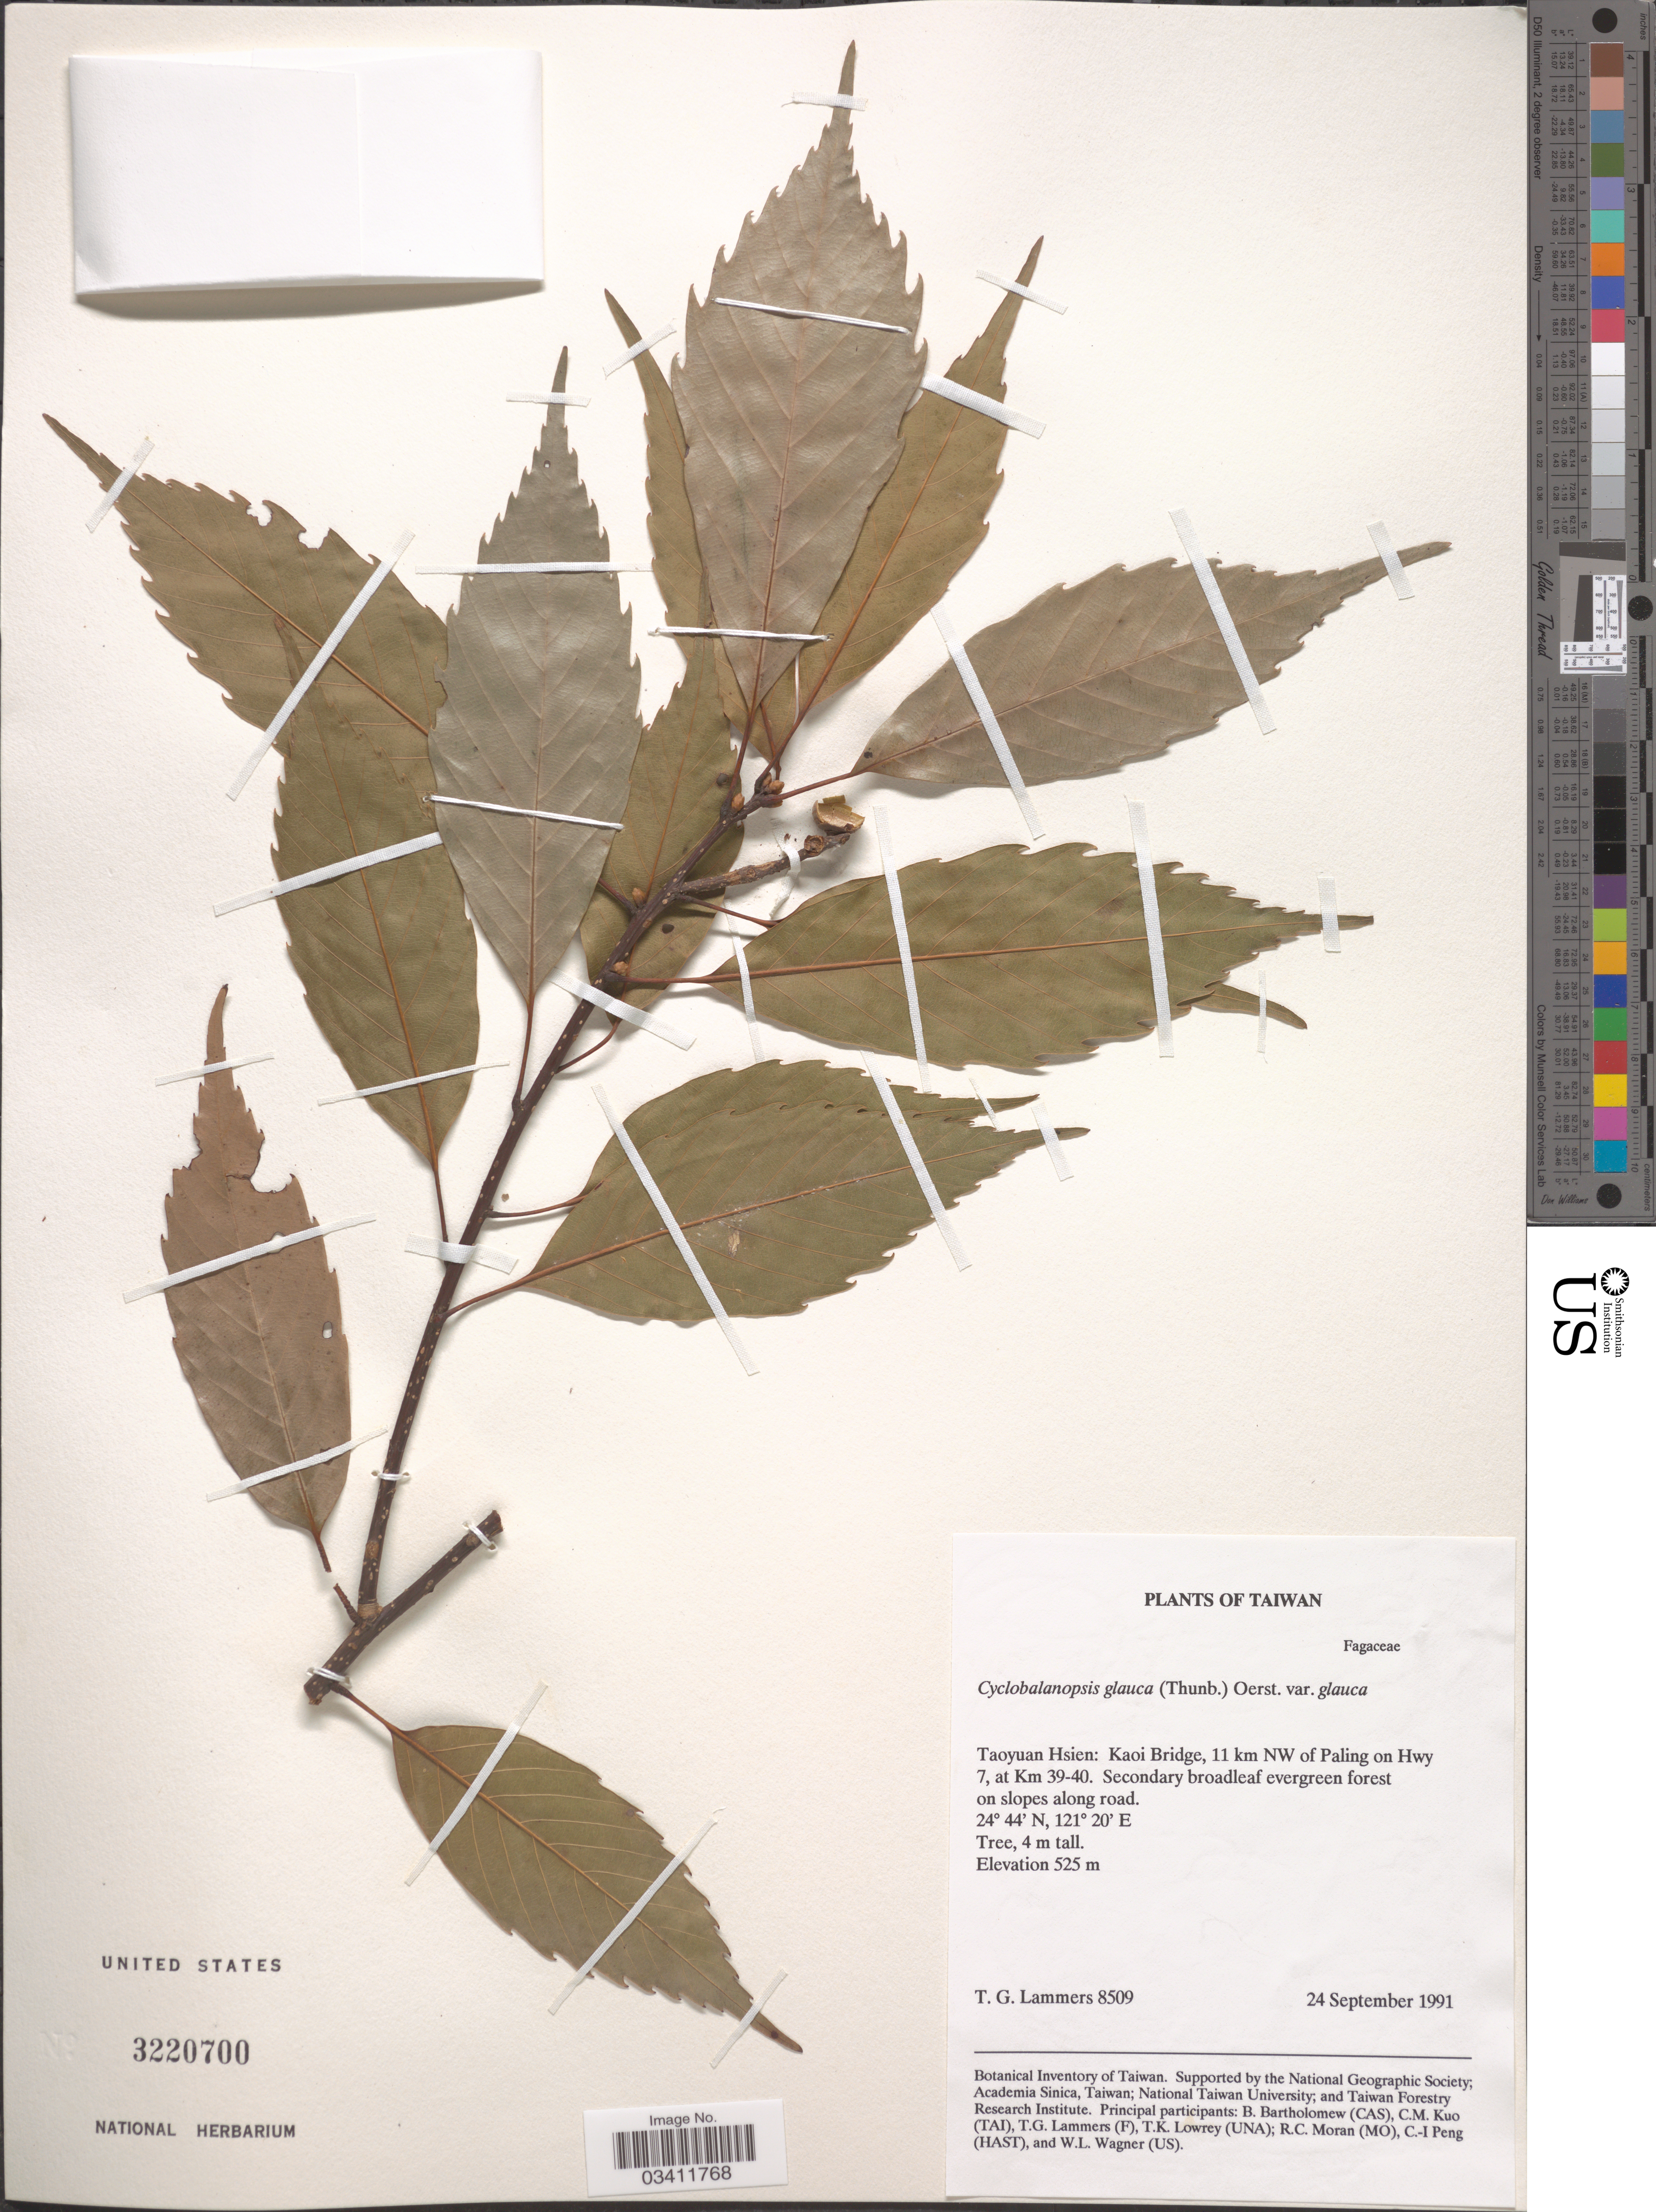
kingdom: Plantae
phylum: Tracheophyta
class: Magnoliopsida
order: Fagales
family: Fagaceae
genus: Quercus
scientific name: Quercus glauca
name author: Thunb.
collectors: T. Lammers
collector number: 8509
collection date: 1991-09-24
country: Taiwan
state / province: Taoyuan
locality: Taoyuan Hsien: Kaoi Bridge, 11 km NW of Paling on Hwy 7, at Km 39-40.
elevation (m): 525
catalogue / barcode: US 3220700